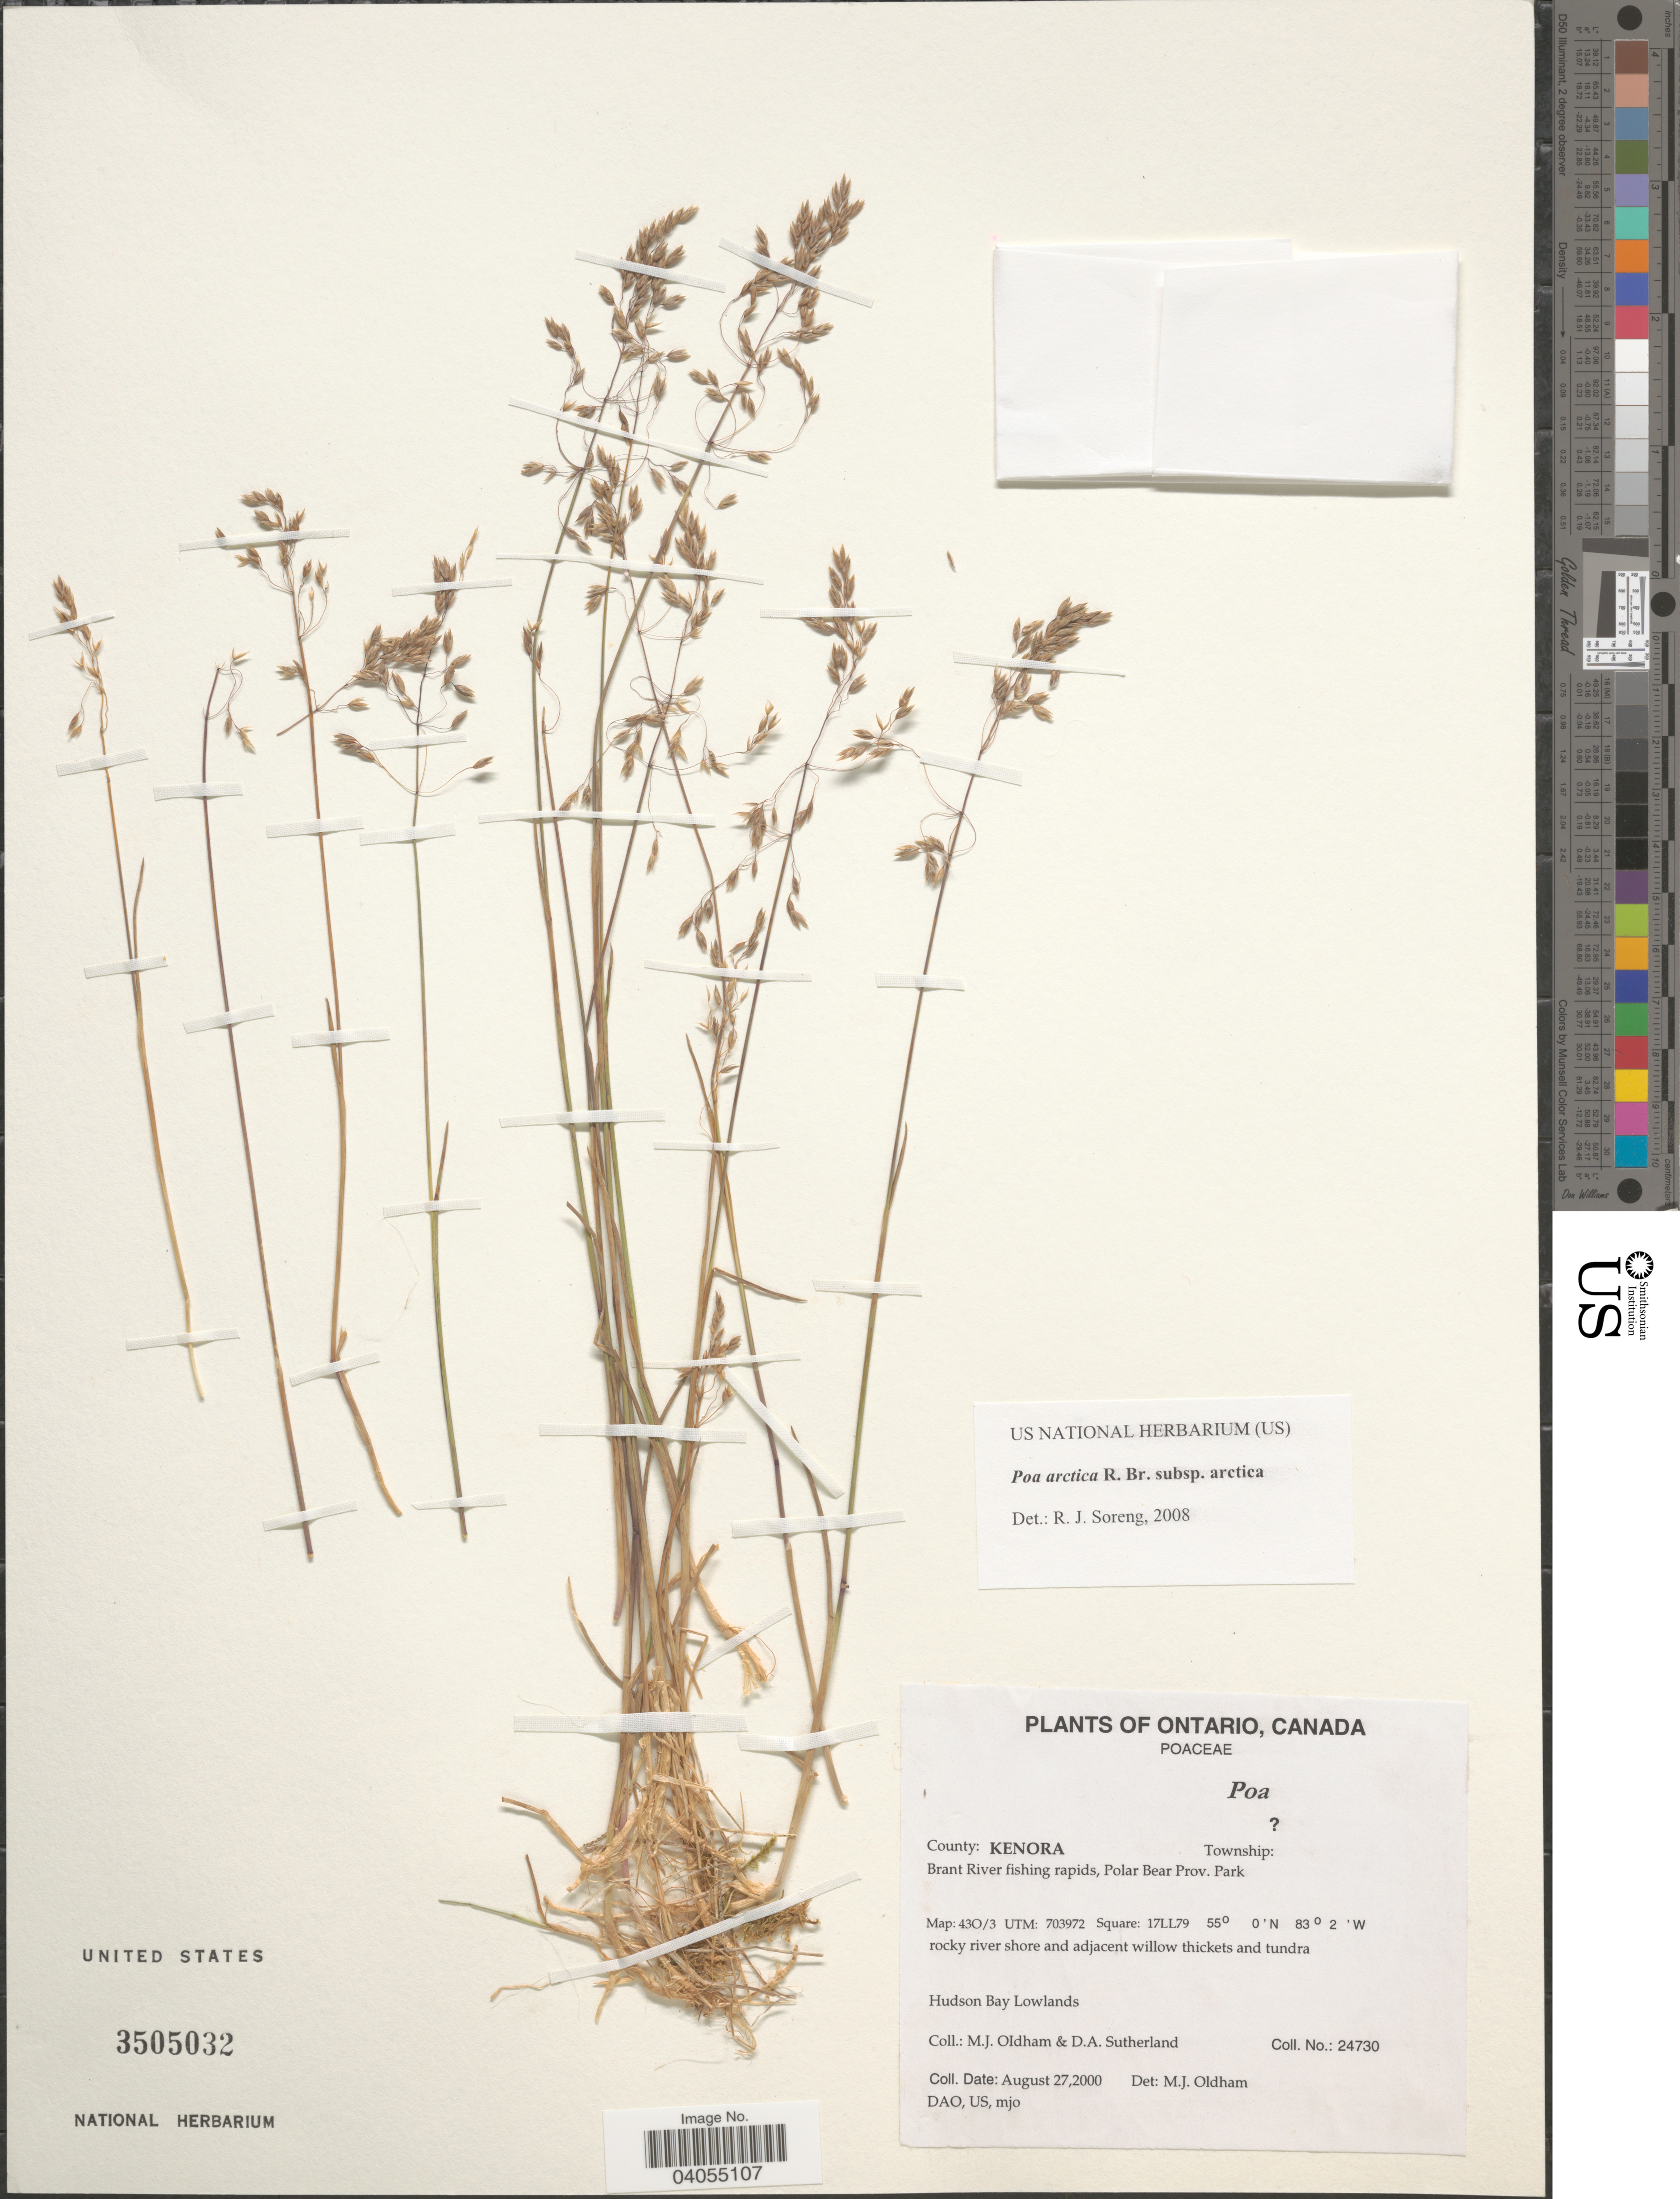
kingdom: Plantae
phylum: Tracheophyta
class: Liliopsida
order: Poales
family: Poaceae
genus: Poa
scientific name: Poa arctica subsp. arctica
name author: R. Br.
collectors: M. Oldham & D. Sutherland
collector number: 24730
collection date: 2000-08-27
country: Canada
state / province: Ontario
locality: County: Kenora. Brant River fishing rapids, Polar Bear Prov. Park. Map:43O/3 UTM: 703972 Square: 17LL79. Hudson Bay Lowlands.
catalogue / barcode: US 3505032